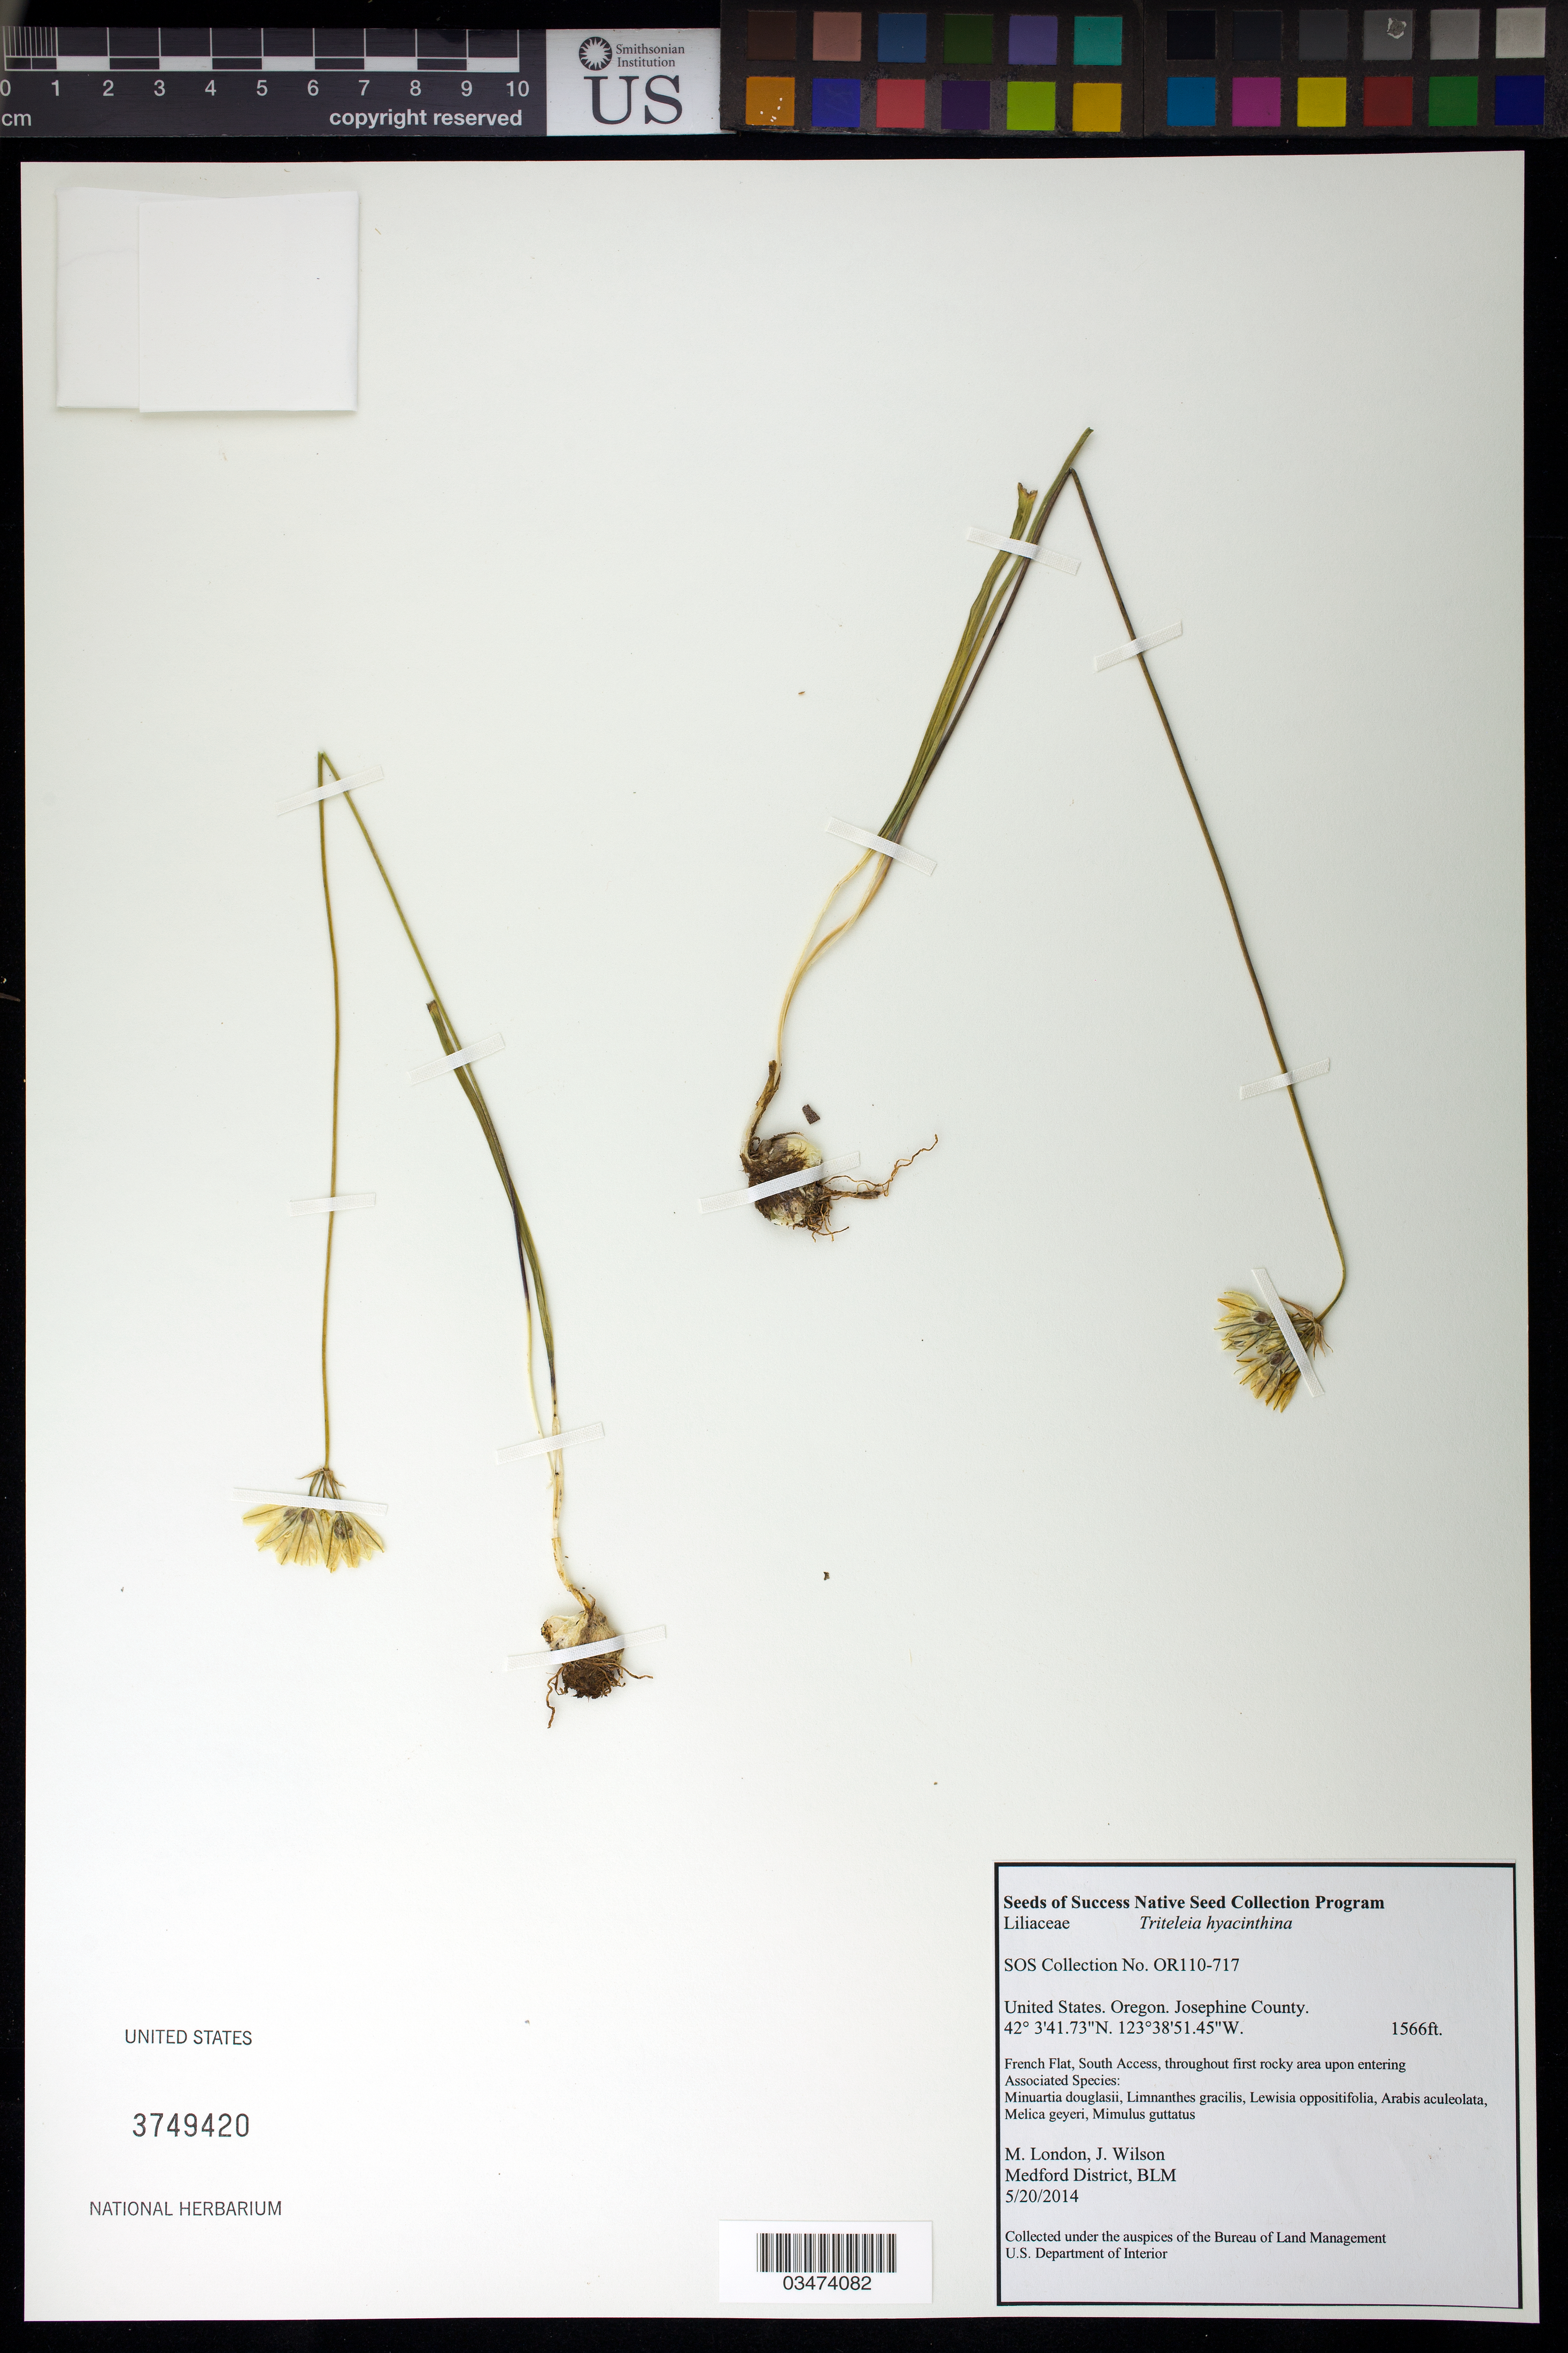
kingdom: Plantae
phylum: Tracheophyta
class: Liliopsida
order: Asparagales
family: Asparagaceae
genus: Triteleia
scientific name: Triteleia hyacinthina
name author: (Lindl.) Greene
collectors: M. London & J. Wilson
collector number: OR110-717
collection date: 2014-05-20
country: United States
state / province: Oregon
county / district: Josephine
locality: French Flat, South Access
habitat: Associated species: Minuartia douglasii, Limnanthes gracilis, Lewisia oppositifolia, Arabis aculeolata, ect.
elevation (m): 477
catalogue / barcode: US 3749420